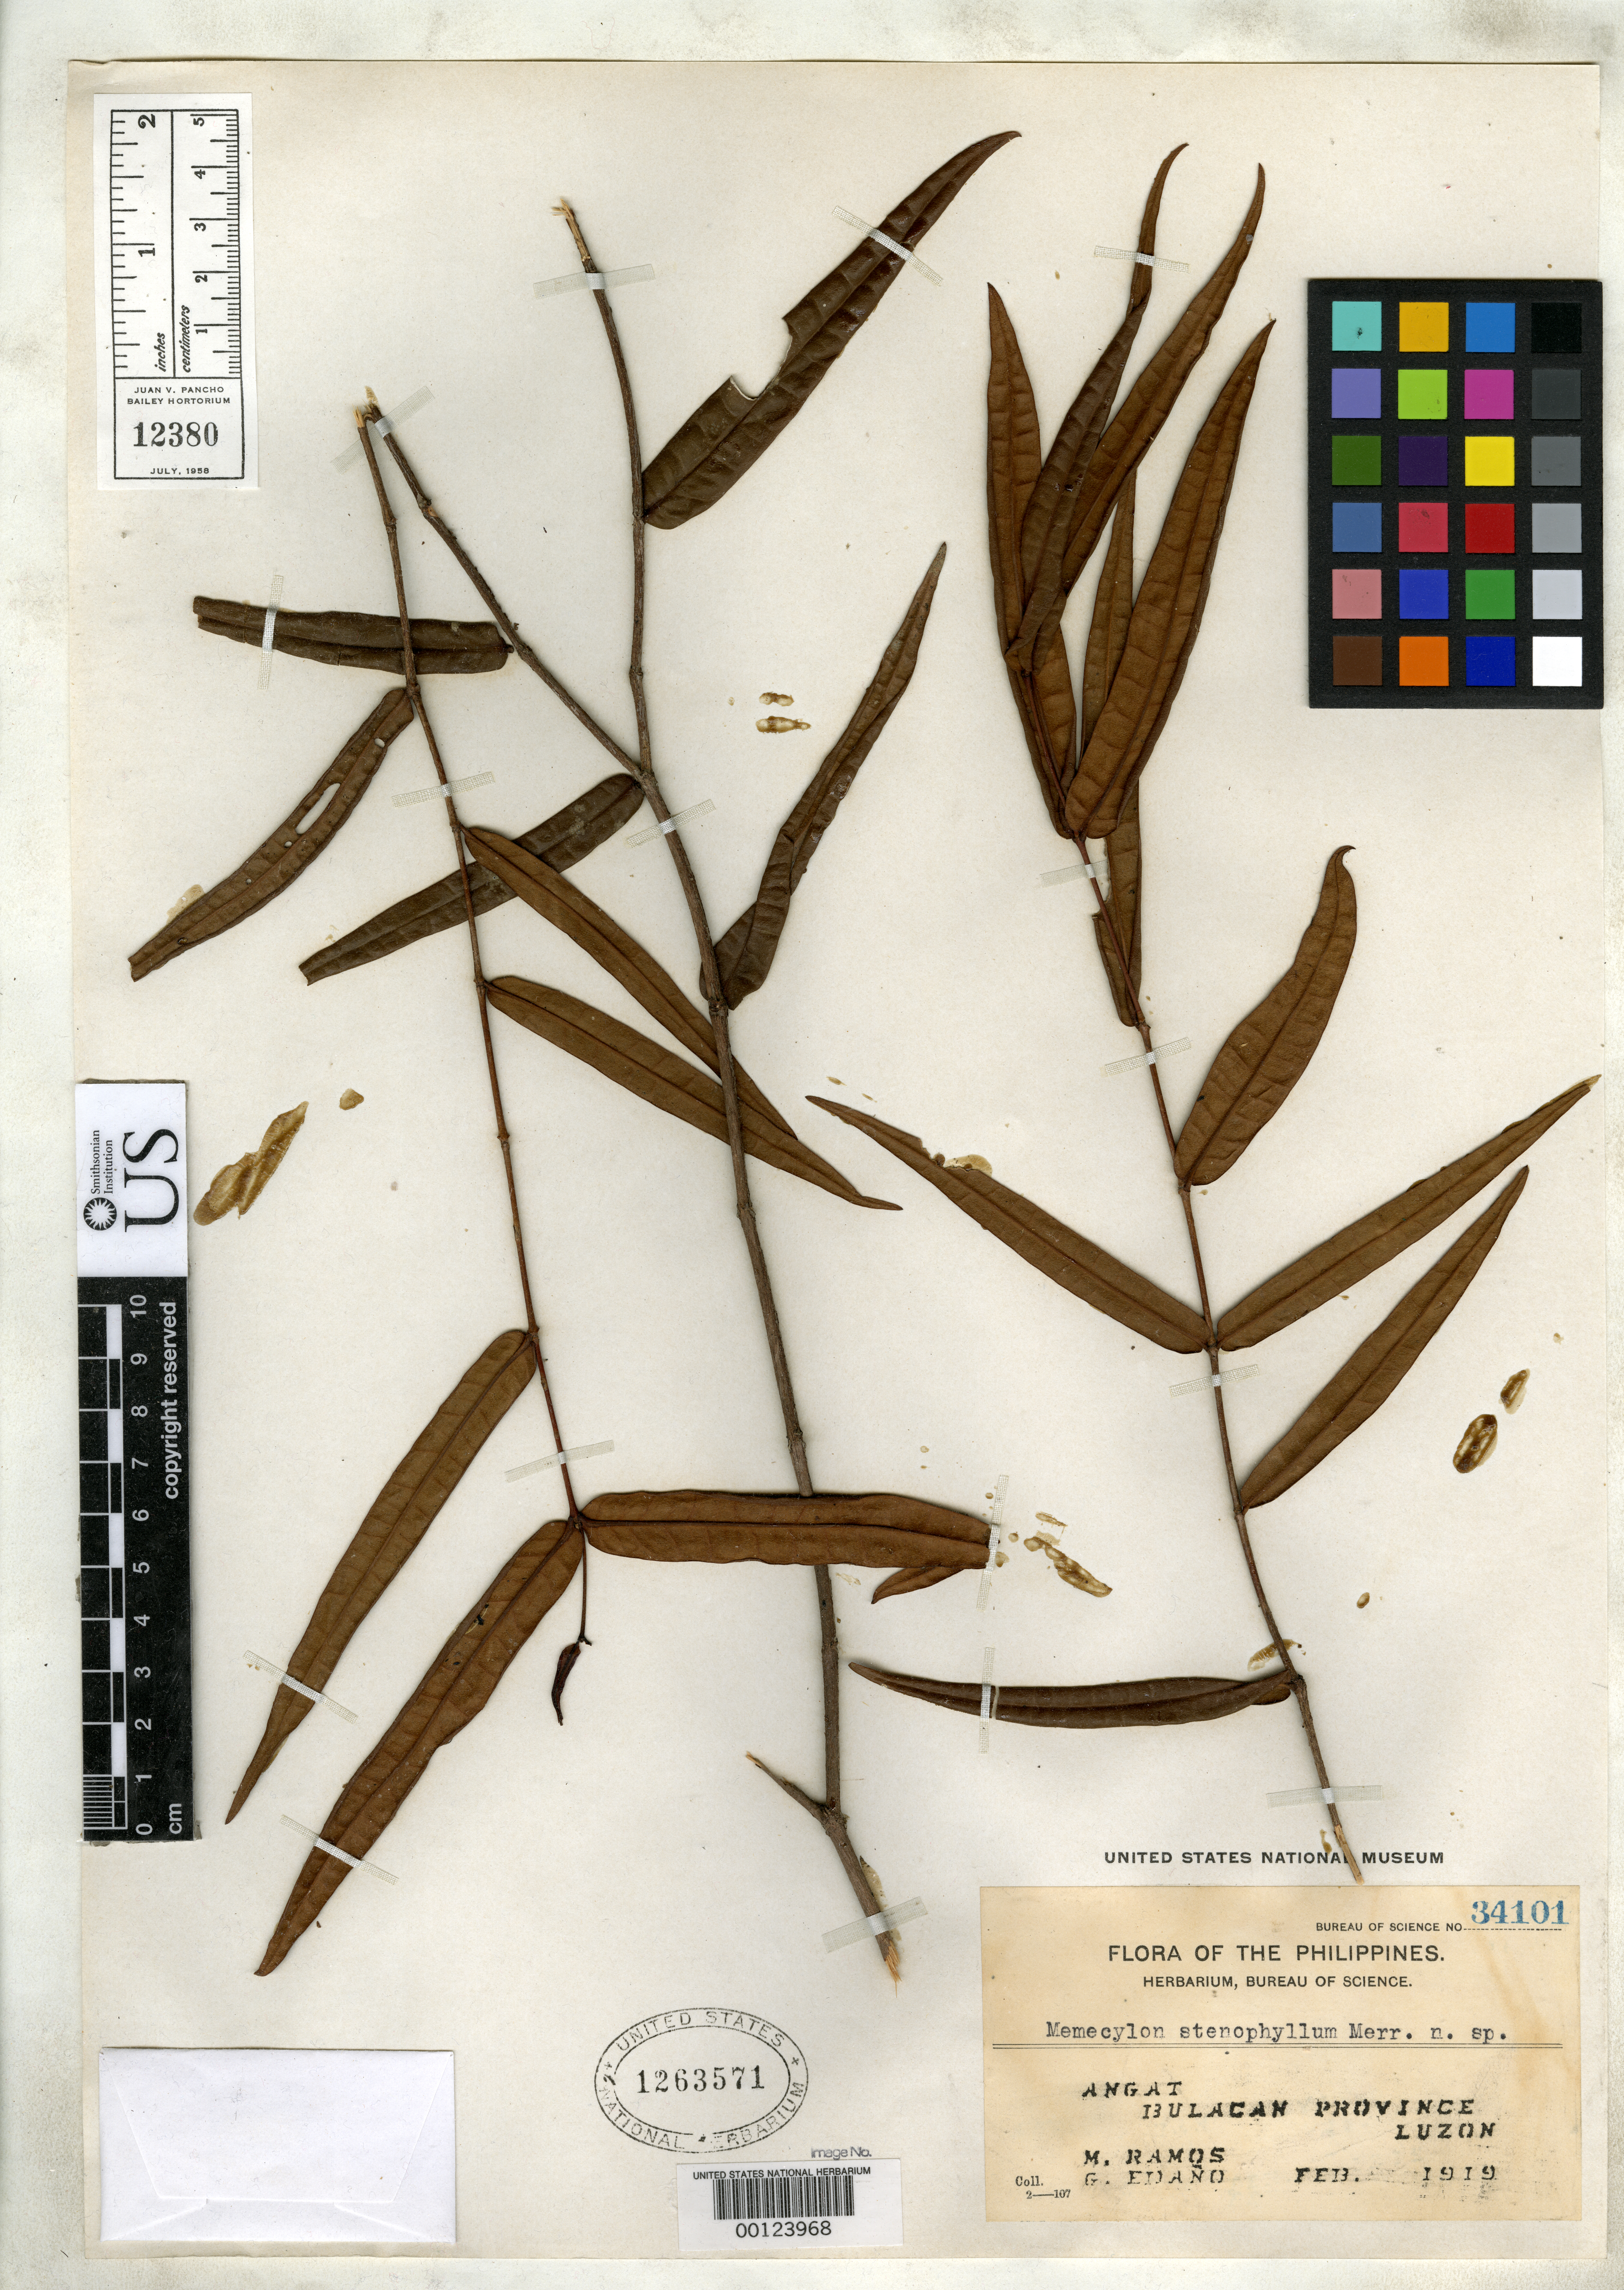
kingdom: Plantae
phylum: Tracheophyta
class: Magnoliopsida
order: Myrtales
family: Melastomataceae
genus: Memecylon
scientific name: Memecylon stenophyllum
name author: Merr.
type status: Isotype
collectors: M. Ramos & G. E. Edaño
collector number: Bur. Sci. 34101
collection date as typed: Feb 1919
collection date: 1919-02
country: Philippines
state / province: Central Luzon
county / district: Bulacan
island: Luzon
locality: Angat.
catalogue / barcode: US 1263571